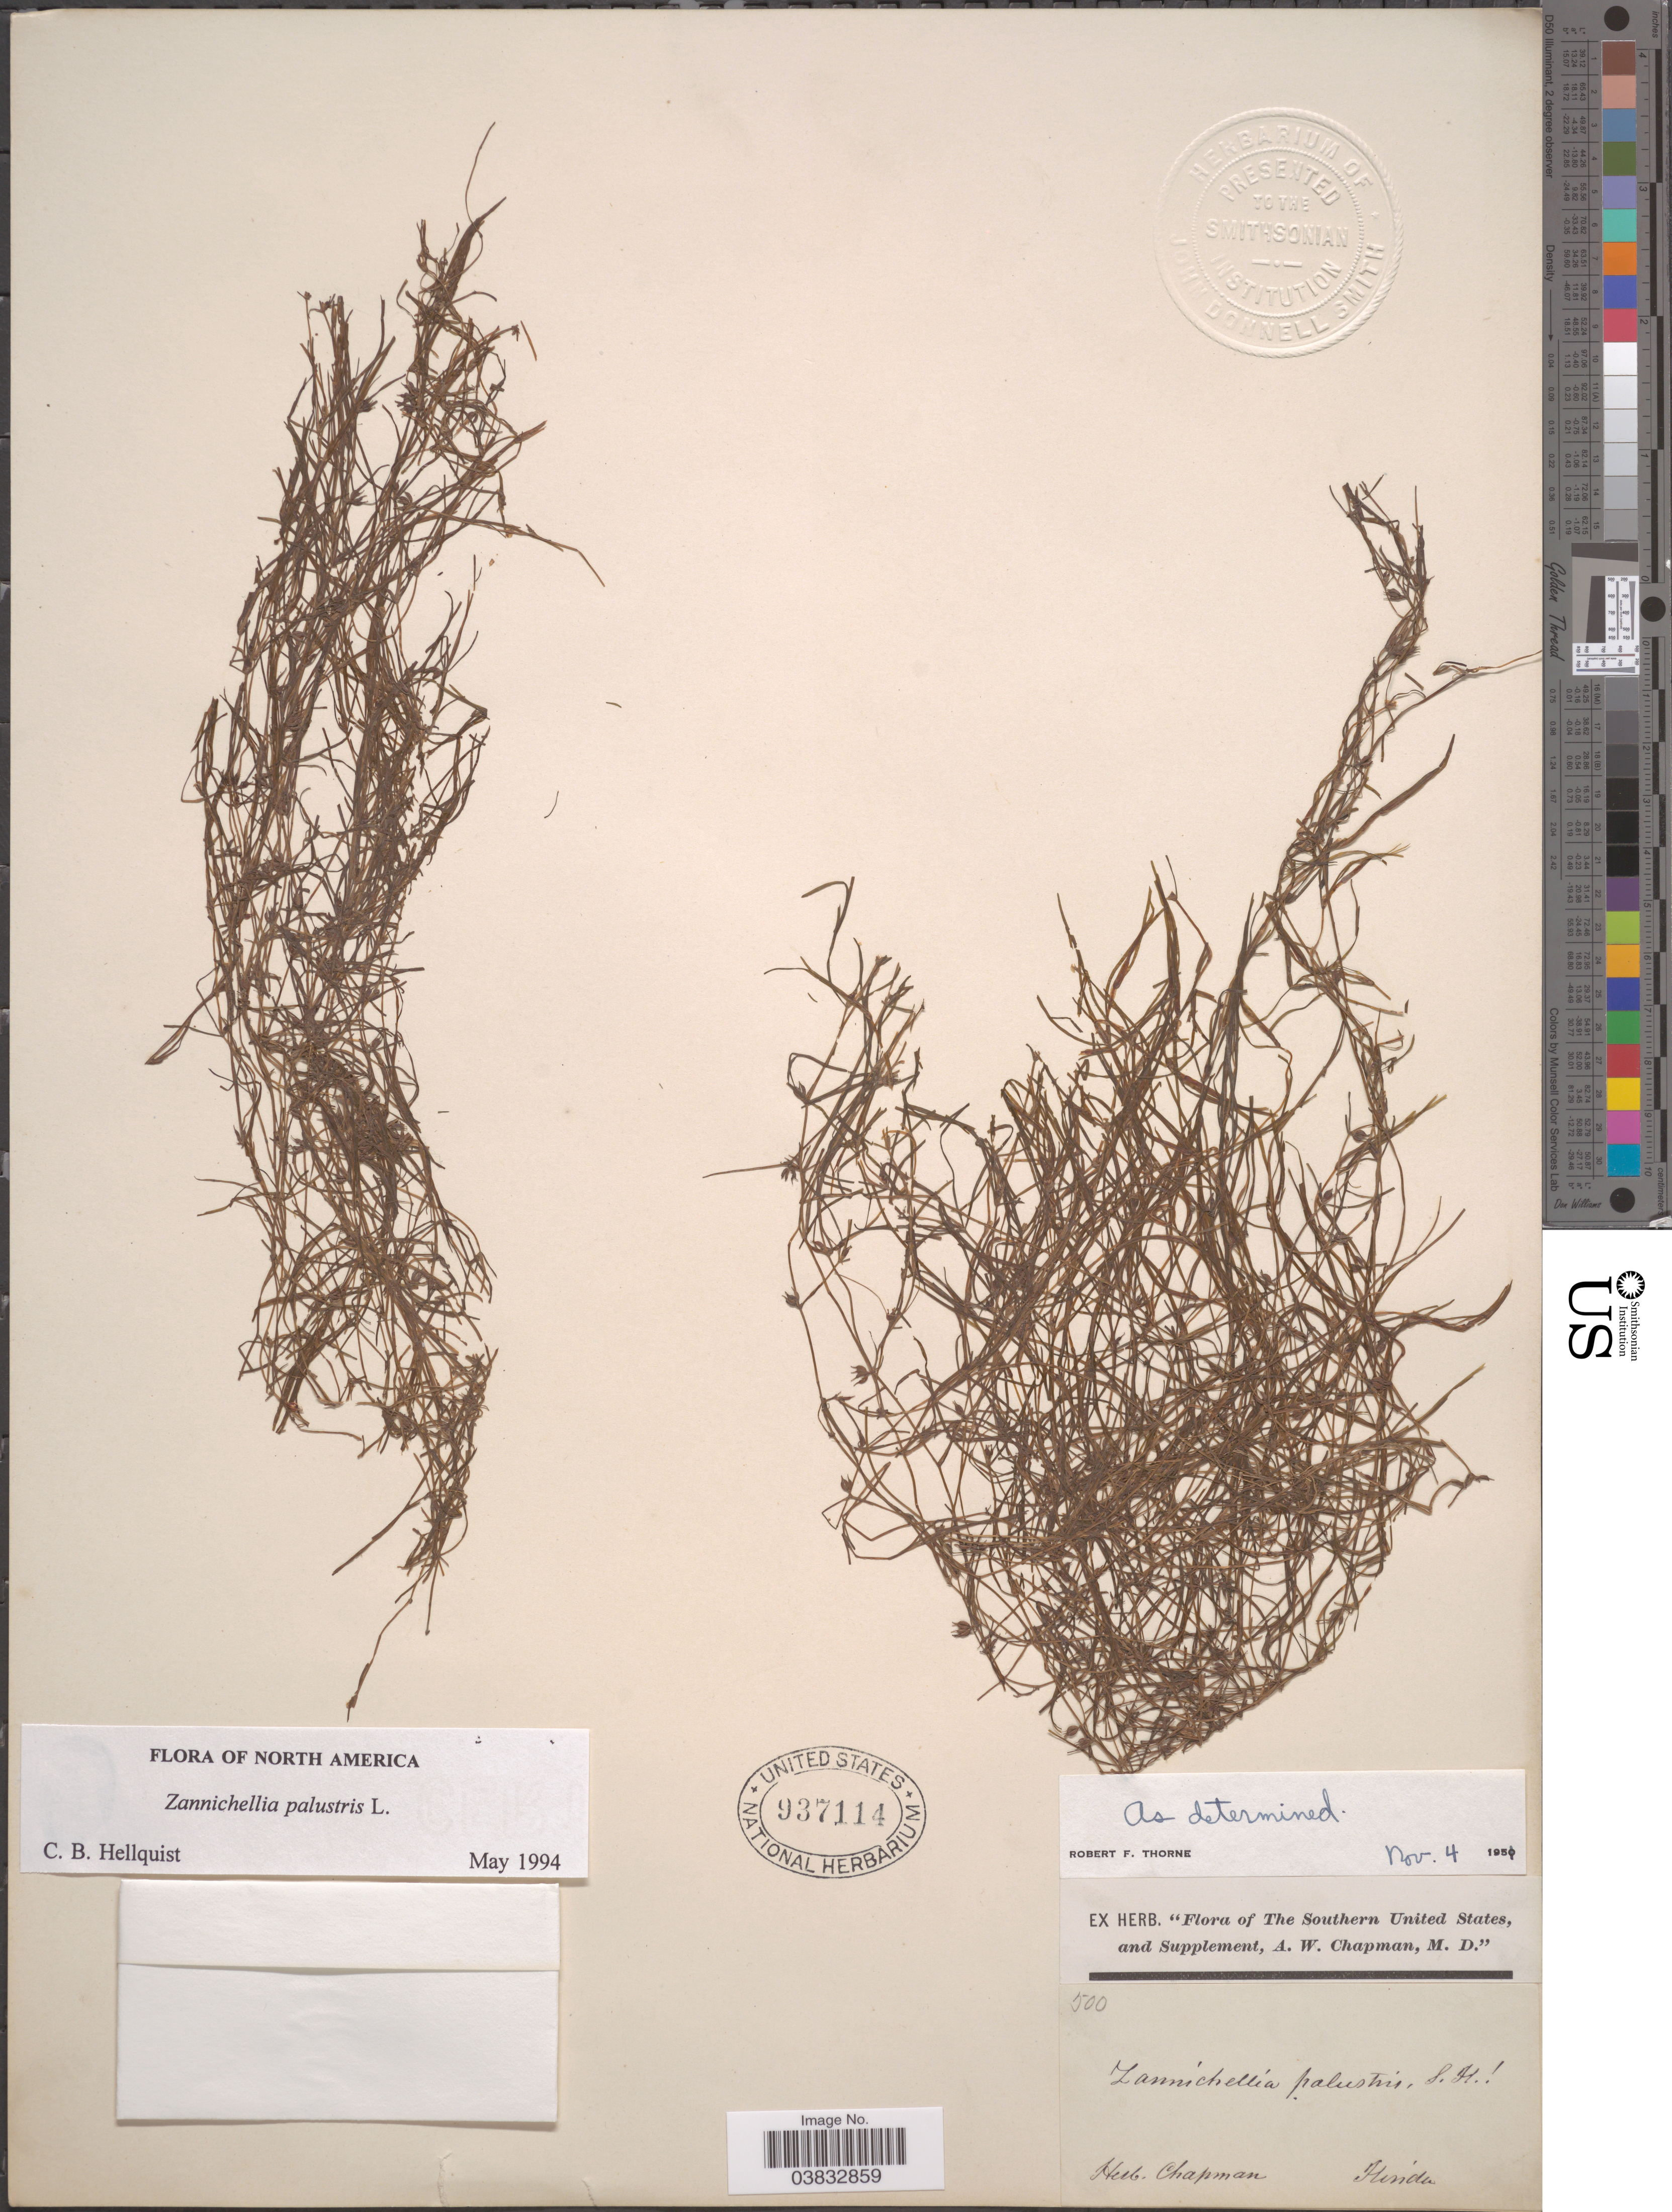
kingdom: Plantae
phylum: Tracheophyta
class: Liliopsida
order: Alismatales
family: Potamogetonaceae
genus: Zannichellia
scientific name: Zannichellia palustris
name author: L.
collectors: ex herb. A.W. Chapman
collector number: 500?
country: United States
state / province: Florida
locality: The Southern United States.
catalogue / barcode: US 937114